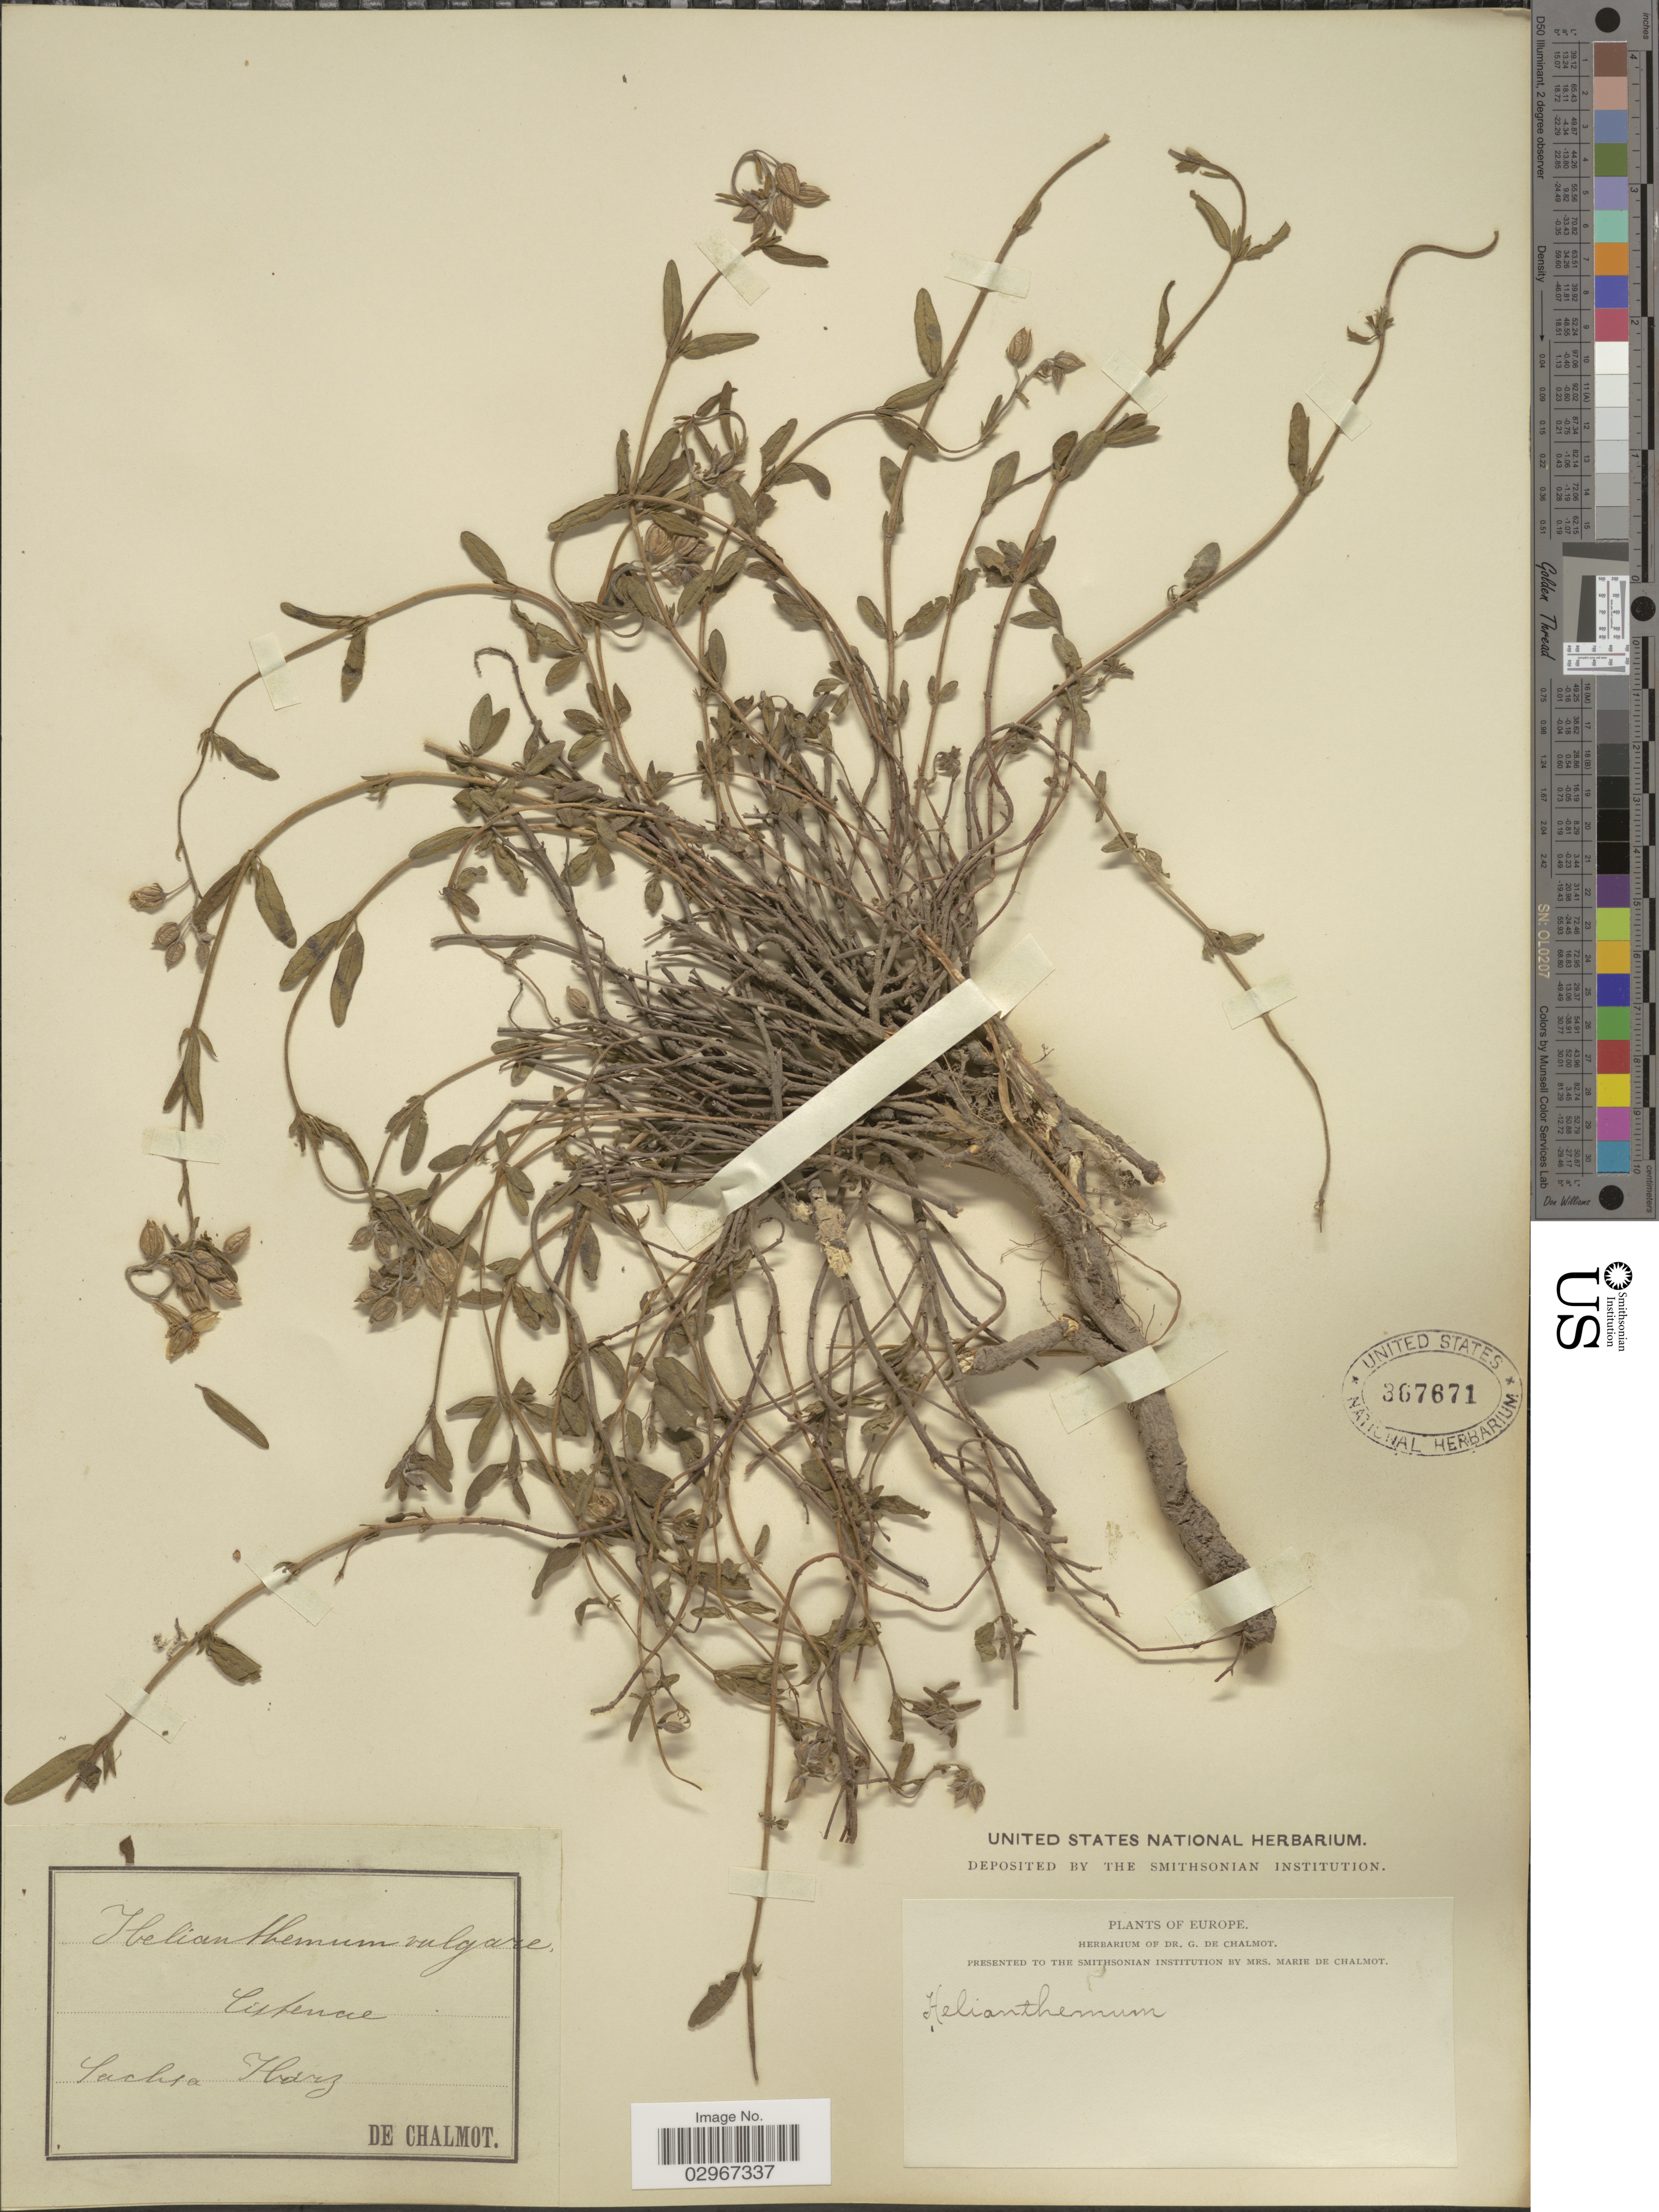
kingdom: Plantae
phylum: Tracheophyta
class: Magnoliopsida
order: Malvales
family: Cistaceae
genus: Helianthemum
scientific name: Helianthemum vulgare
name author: Gaertn.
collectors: De Chalmot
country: Germany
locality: Sachsa Harz.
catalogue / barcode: US 367671